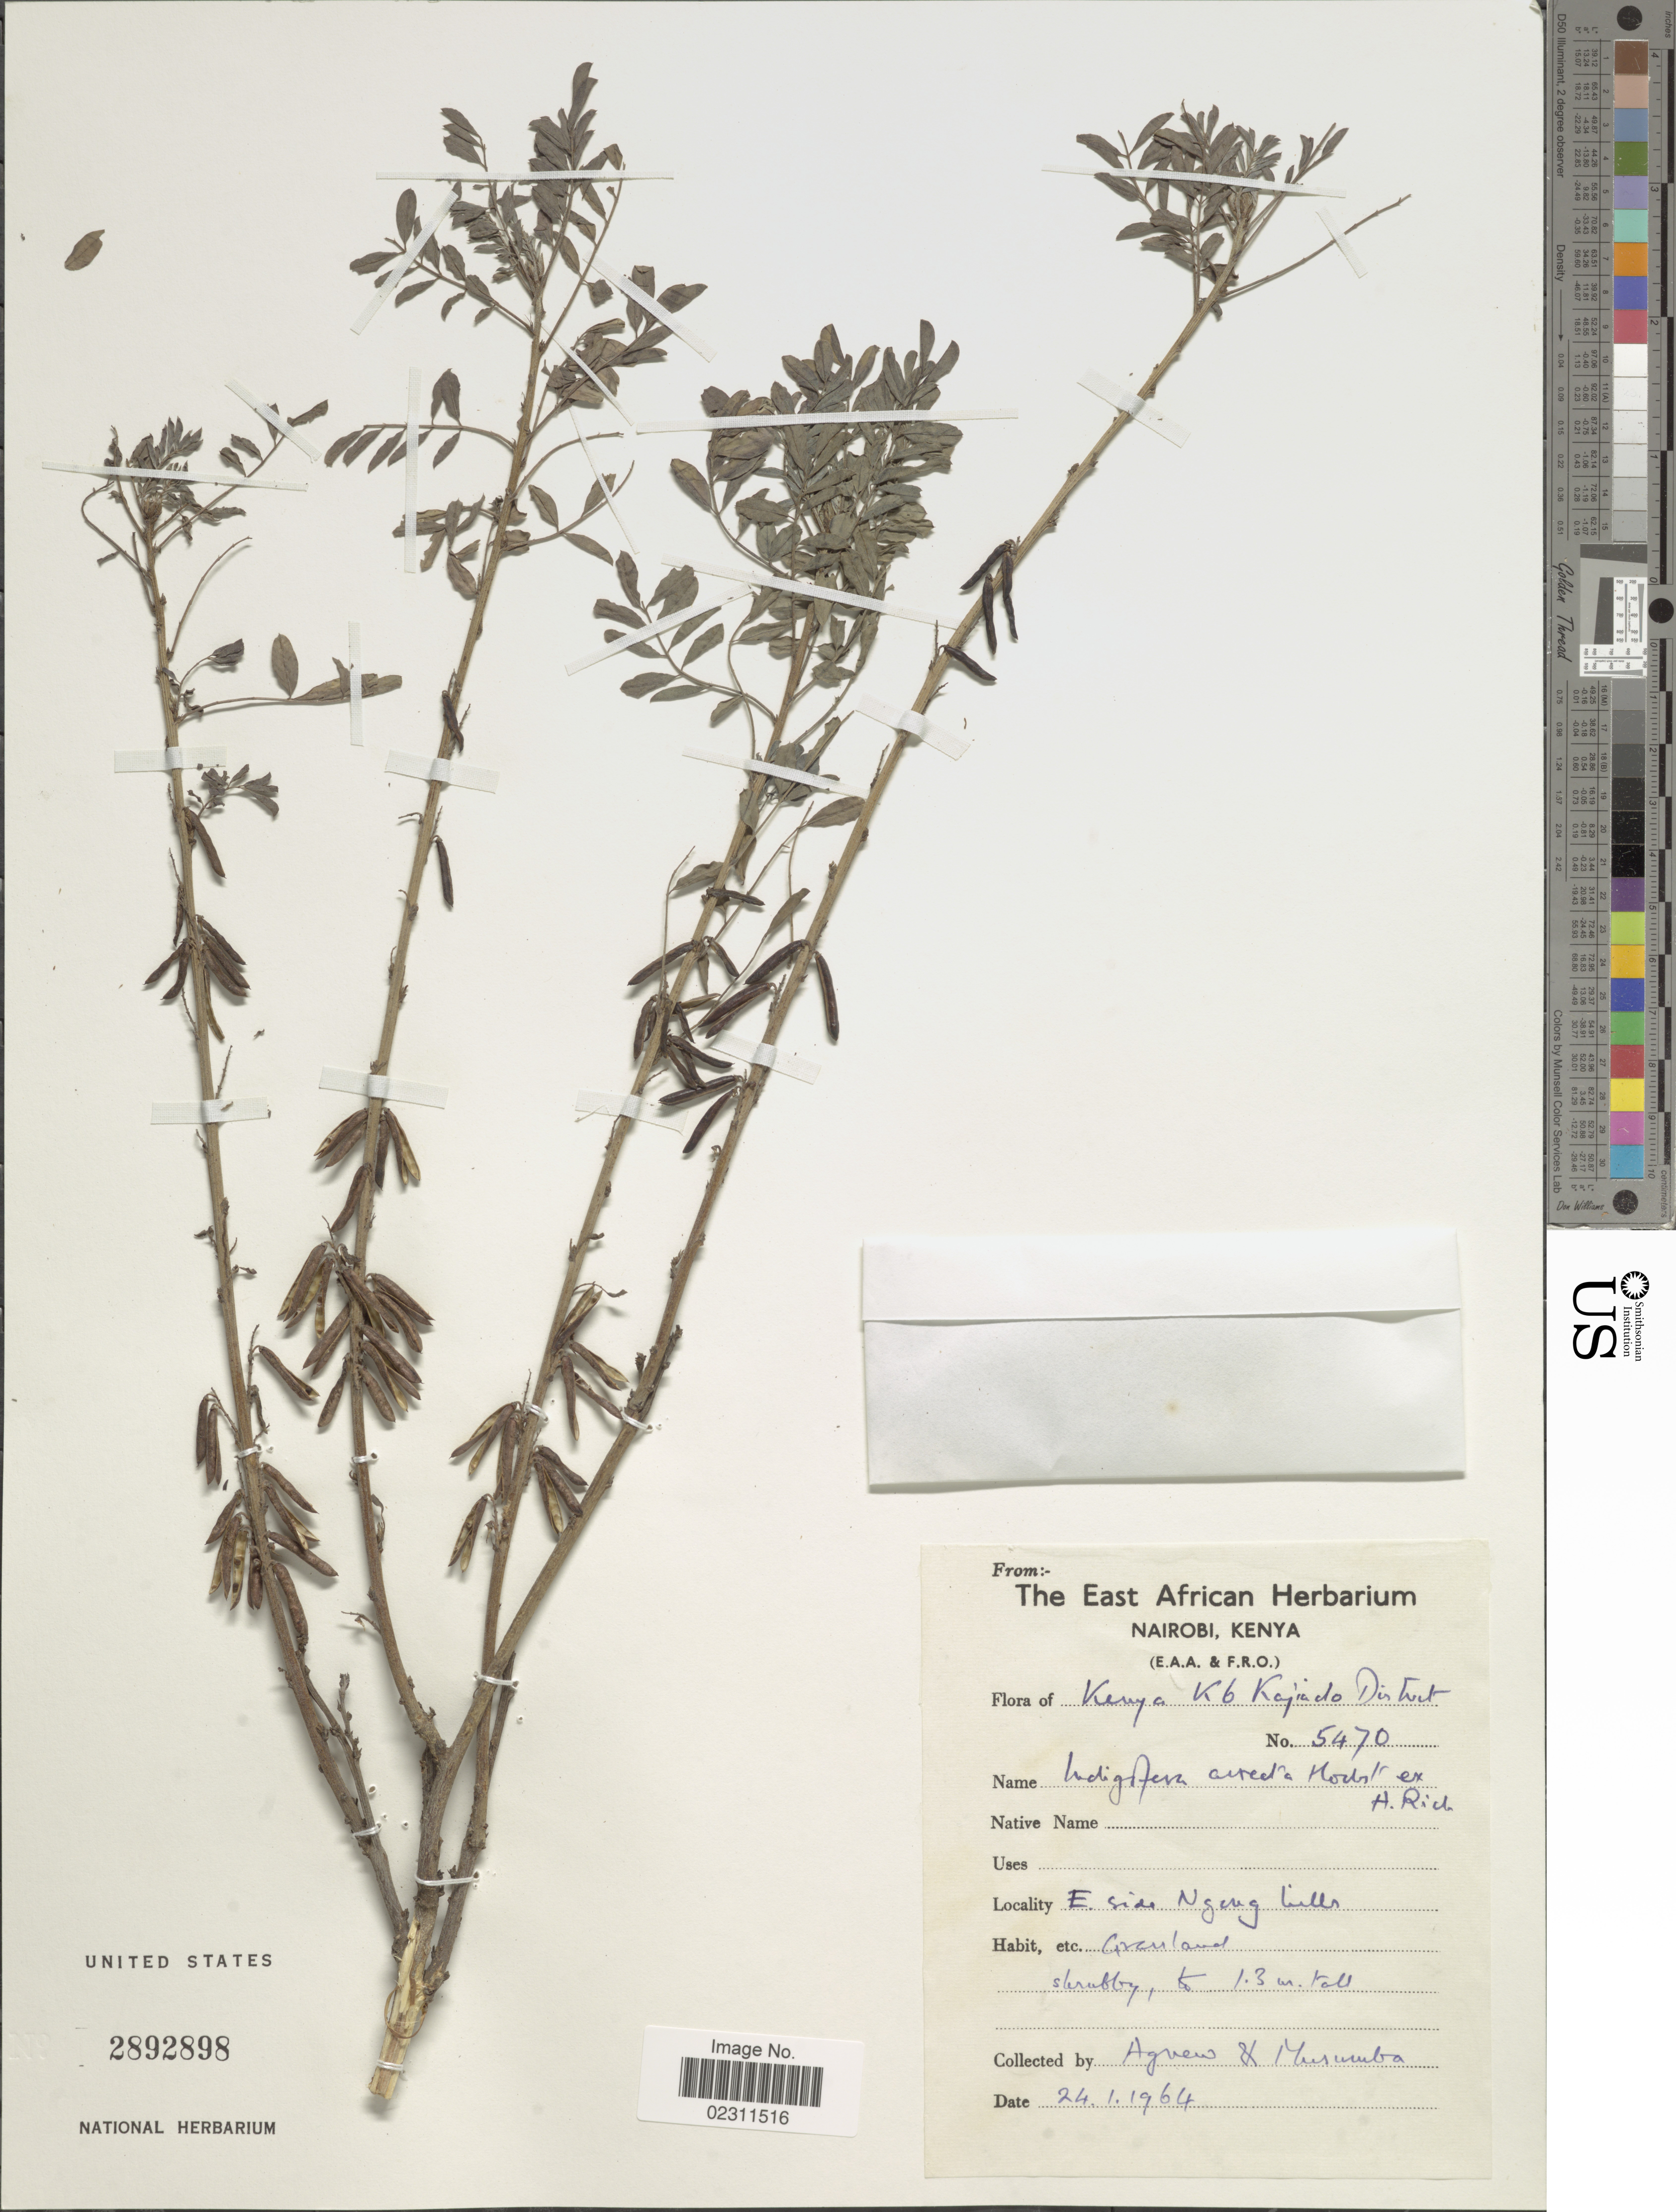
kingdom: Plantae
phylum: Tracheophyta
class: Magnoliopsida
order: Fabales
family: Fabaceae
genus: Indigofera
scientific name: Indigofera arrecta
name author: Hochst. ex A. Rich.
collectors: -- Agnew & Musumba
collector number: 5470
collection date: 1964-01-24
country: Kenya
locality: K6 Kajiado District. E. side Ngeng hills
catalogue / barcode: US 2892898